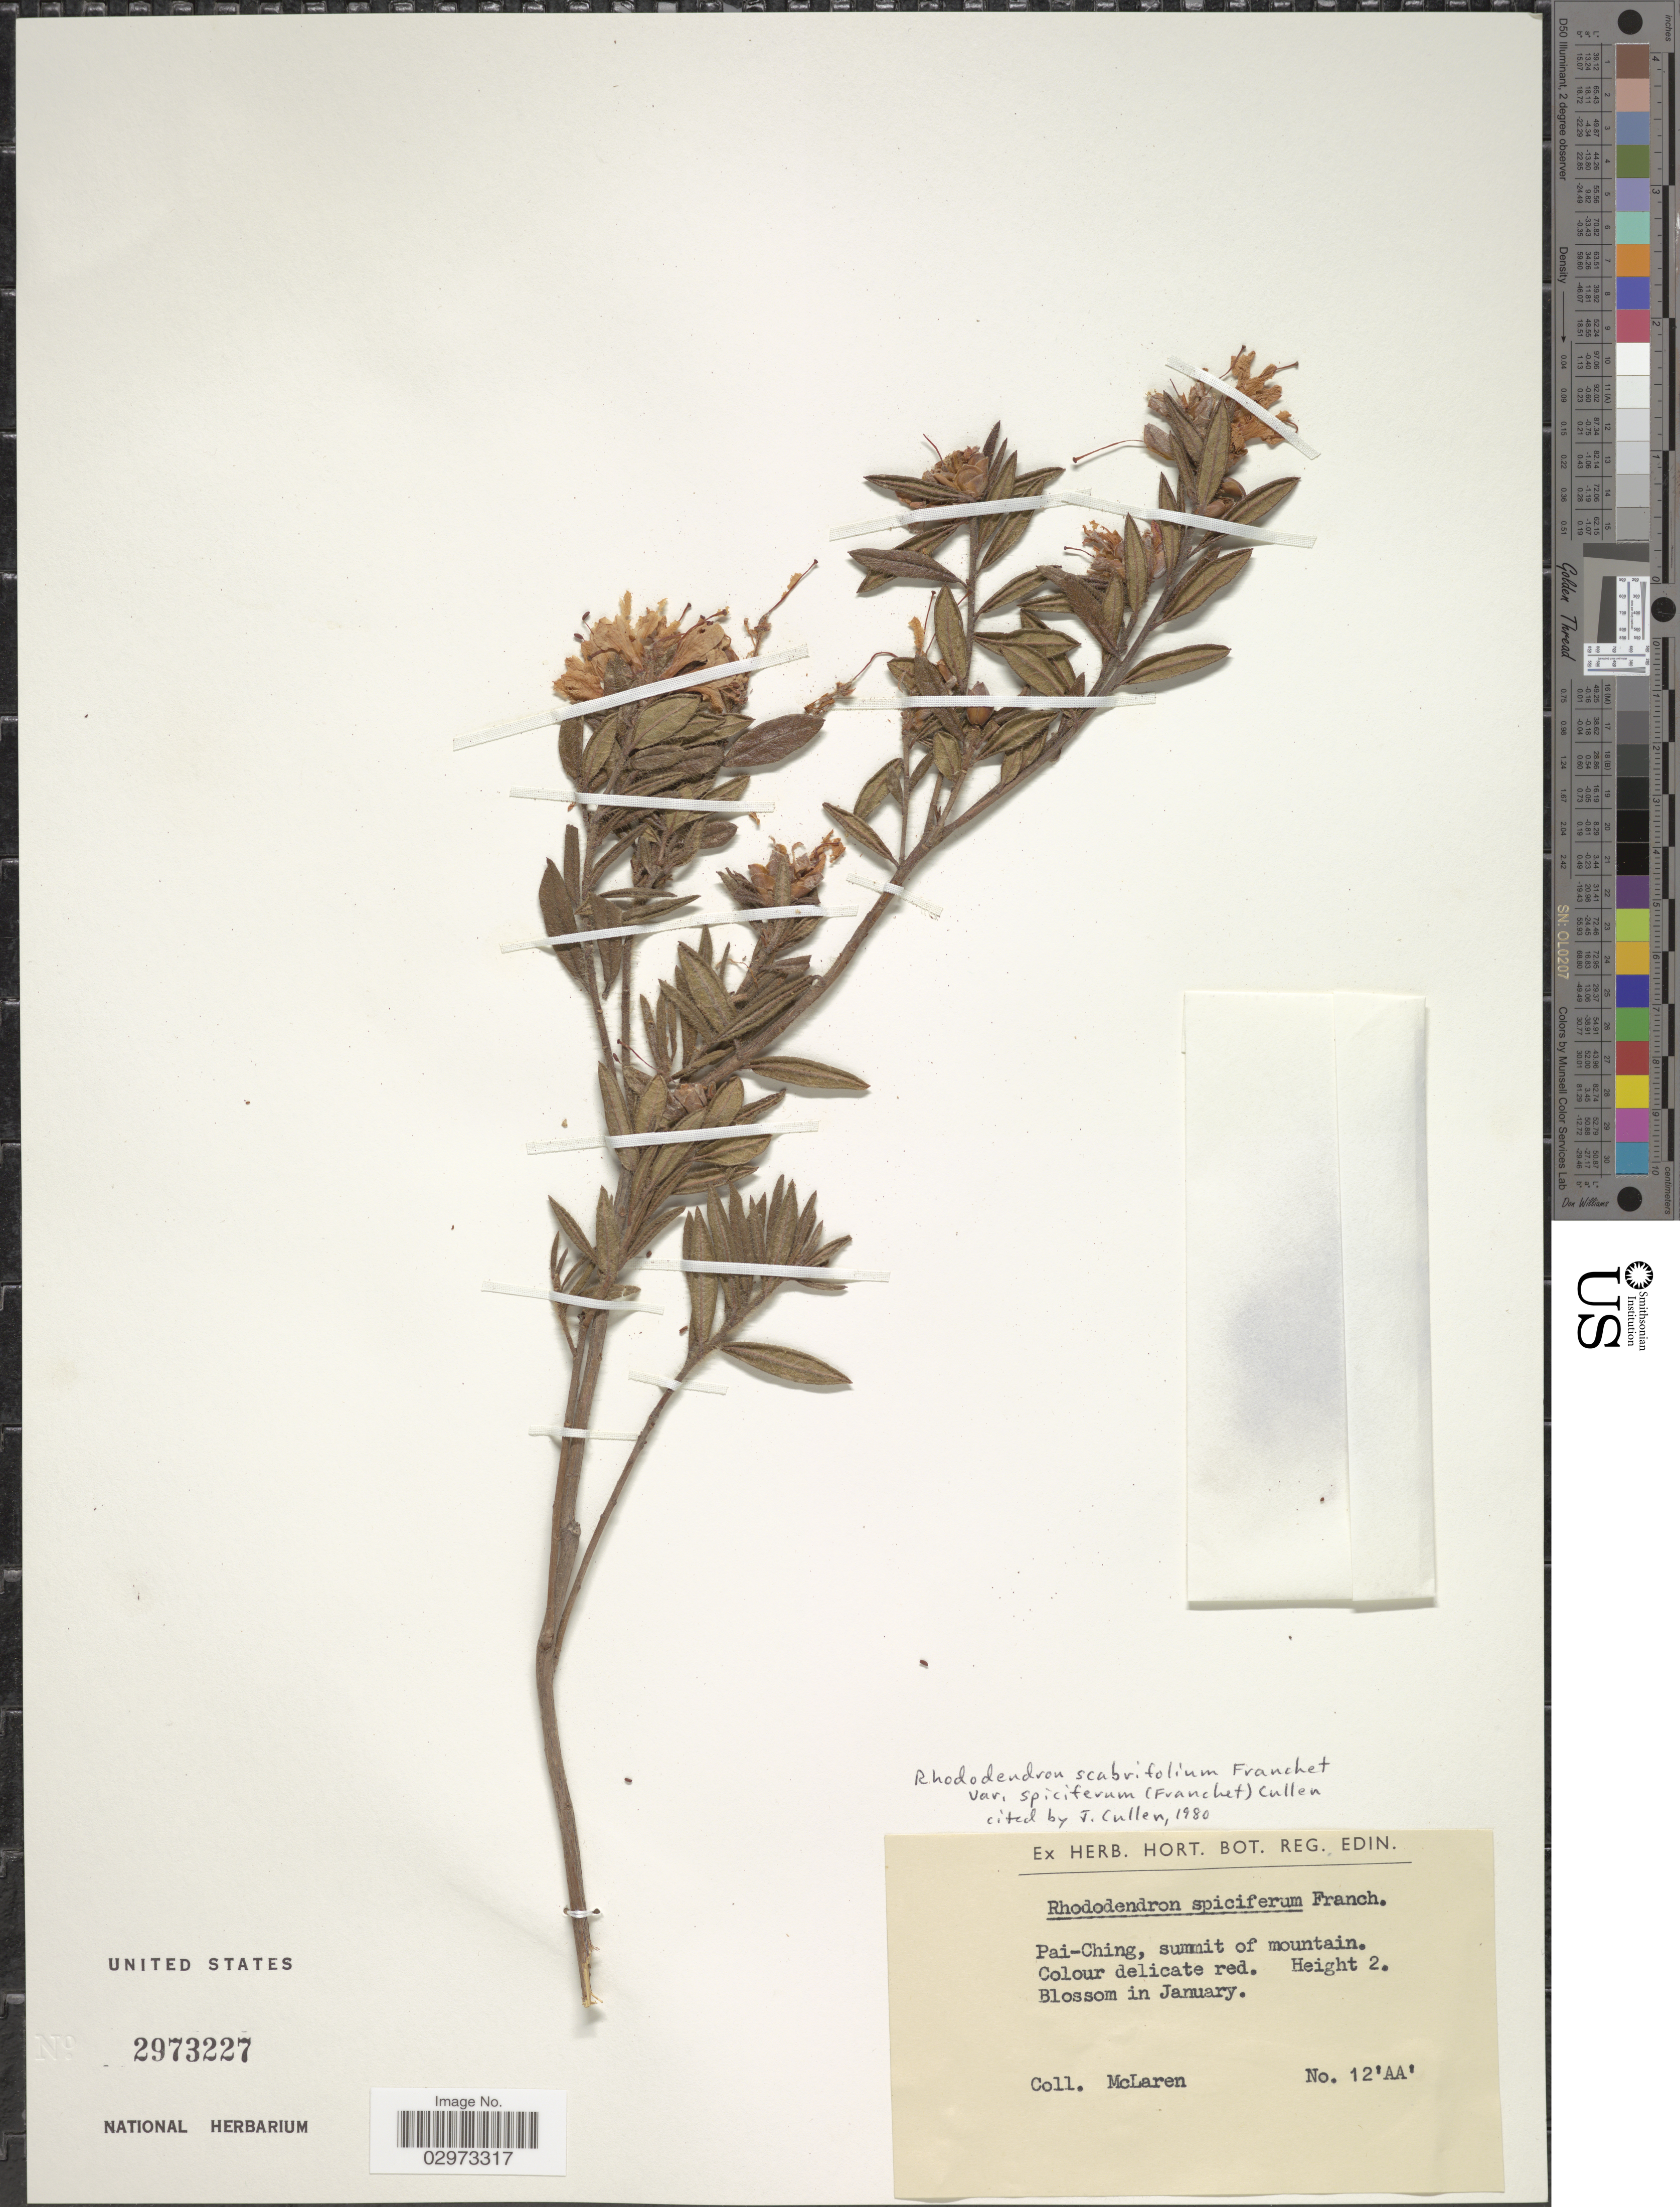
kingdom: Plantae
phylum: Tracheophyta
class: Magnoliopsida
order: Ericales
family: Ericaceae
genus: Rhododendron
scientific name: Rhododendron scabrifolium var. spiciferum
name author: (Franch.) Cullen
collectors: McLaren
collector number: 12'AA'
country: China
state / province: Shanxi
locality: Pai-Ching, summit of mountain.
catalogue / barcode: US 2973227